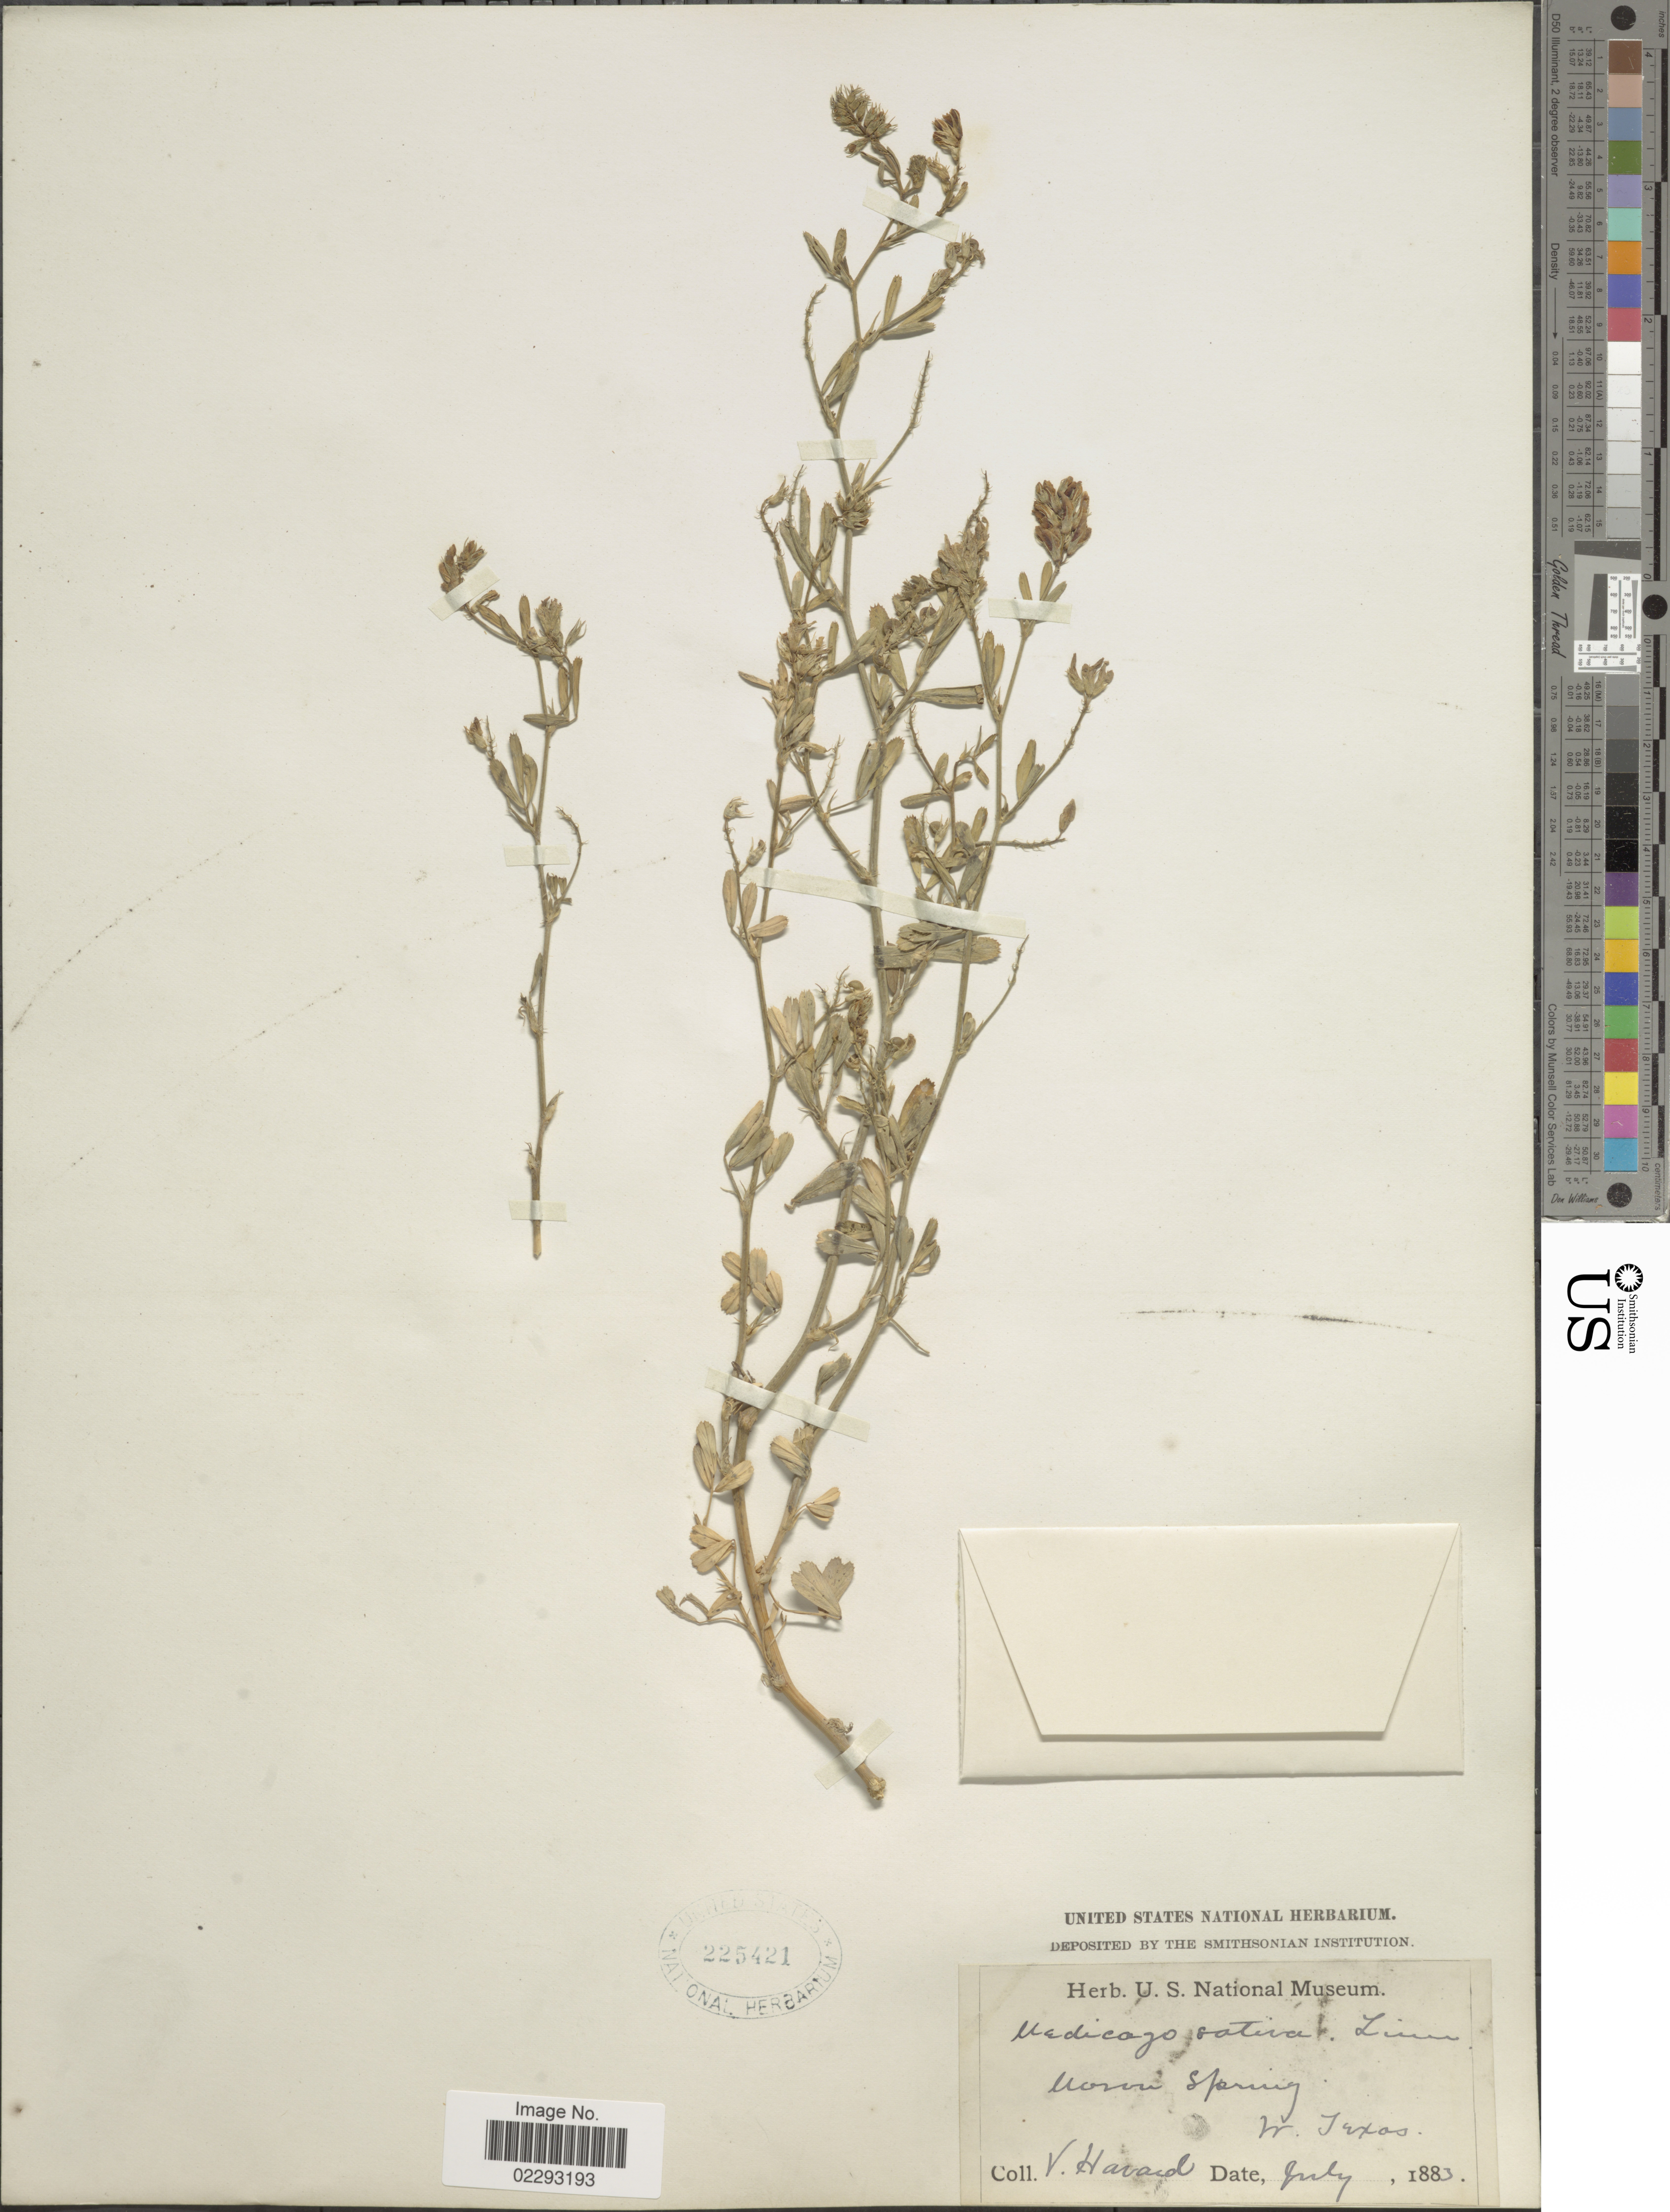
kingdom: Plantae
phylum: Tracheophyta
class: Magnoliopsida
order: Fabales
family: Fabaceae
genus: Medicago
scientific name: Medicago sativa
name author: L.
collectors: V. Harvard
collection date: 1883-07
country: United States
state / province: Texas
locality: W. Texas. Warm [interpreted] Spring.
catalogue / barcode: US 225421